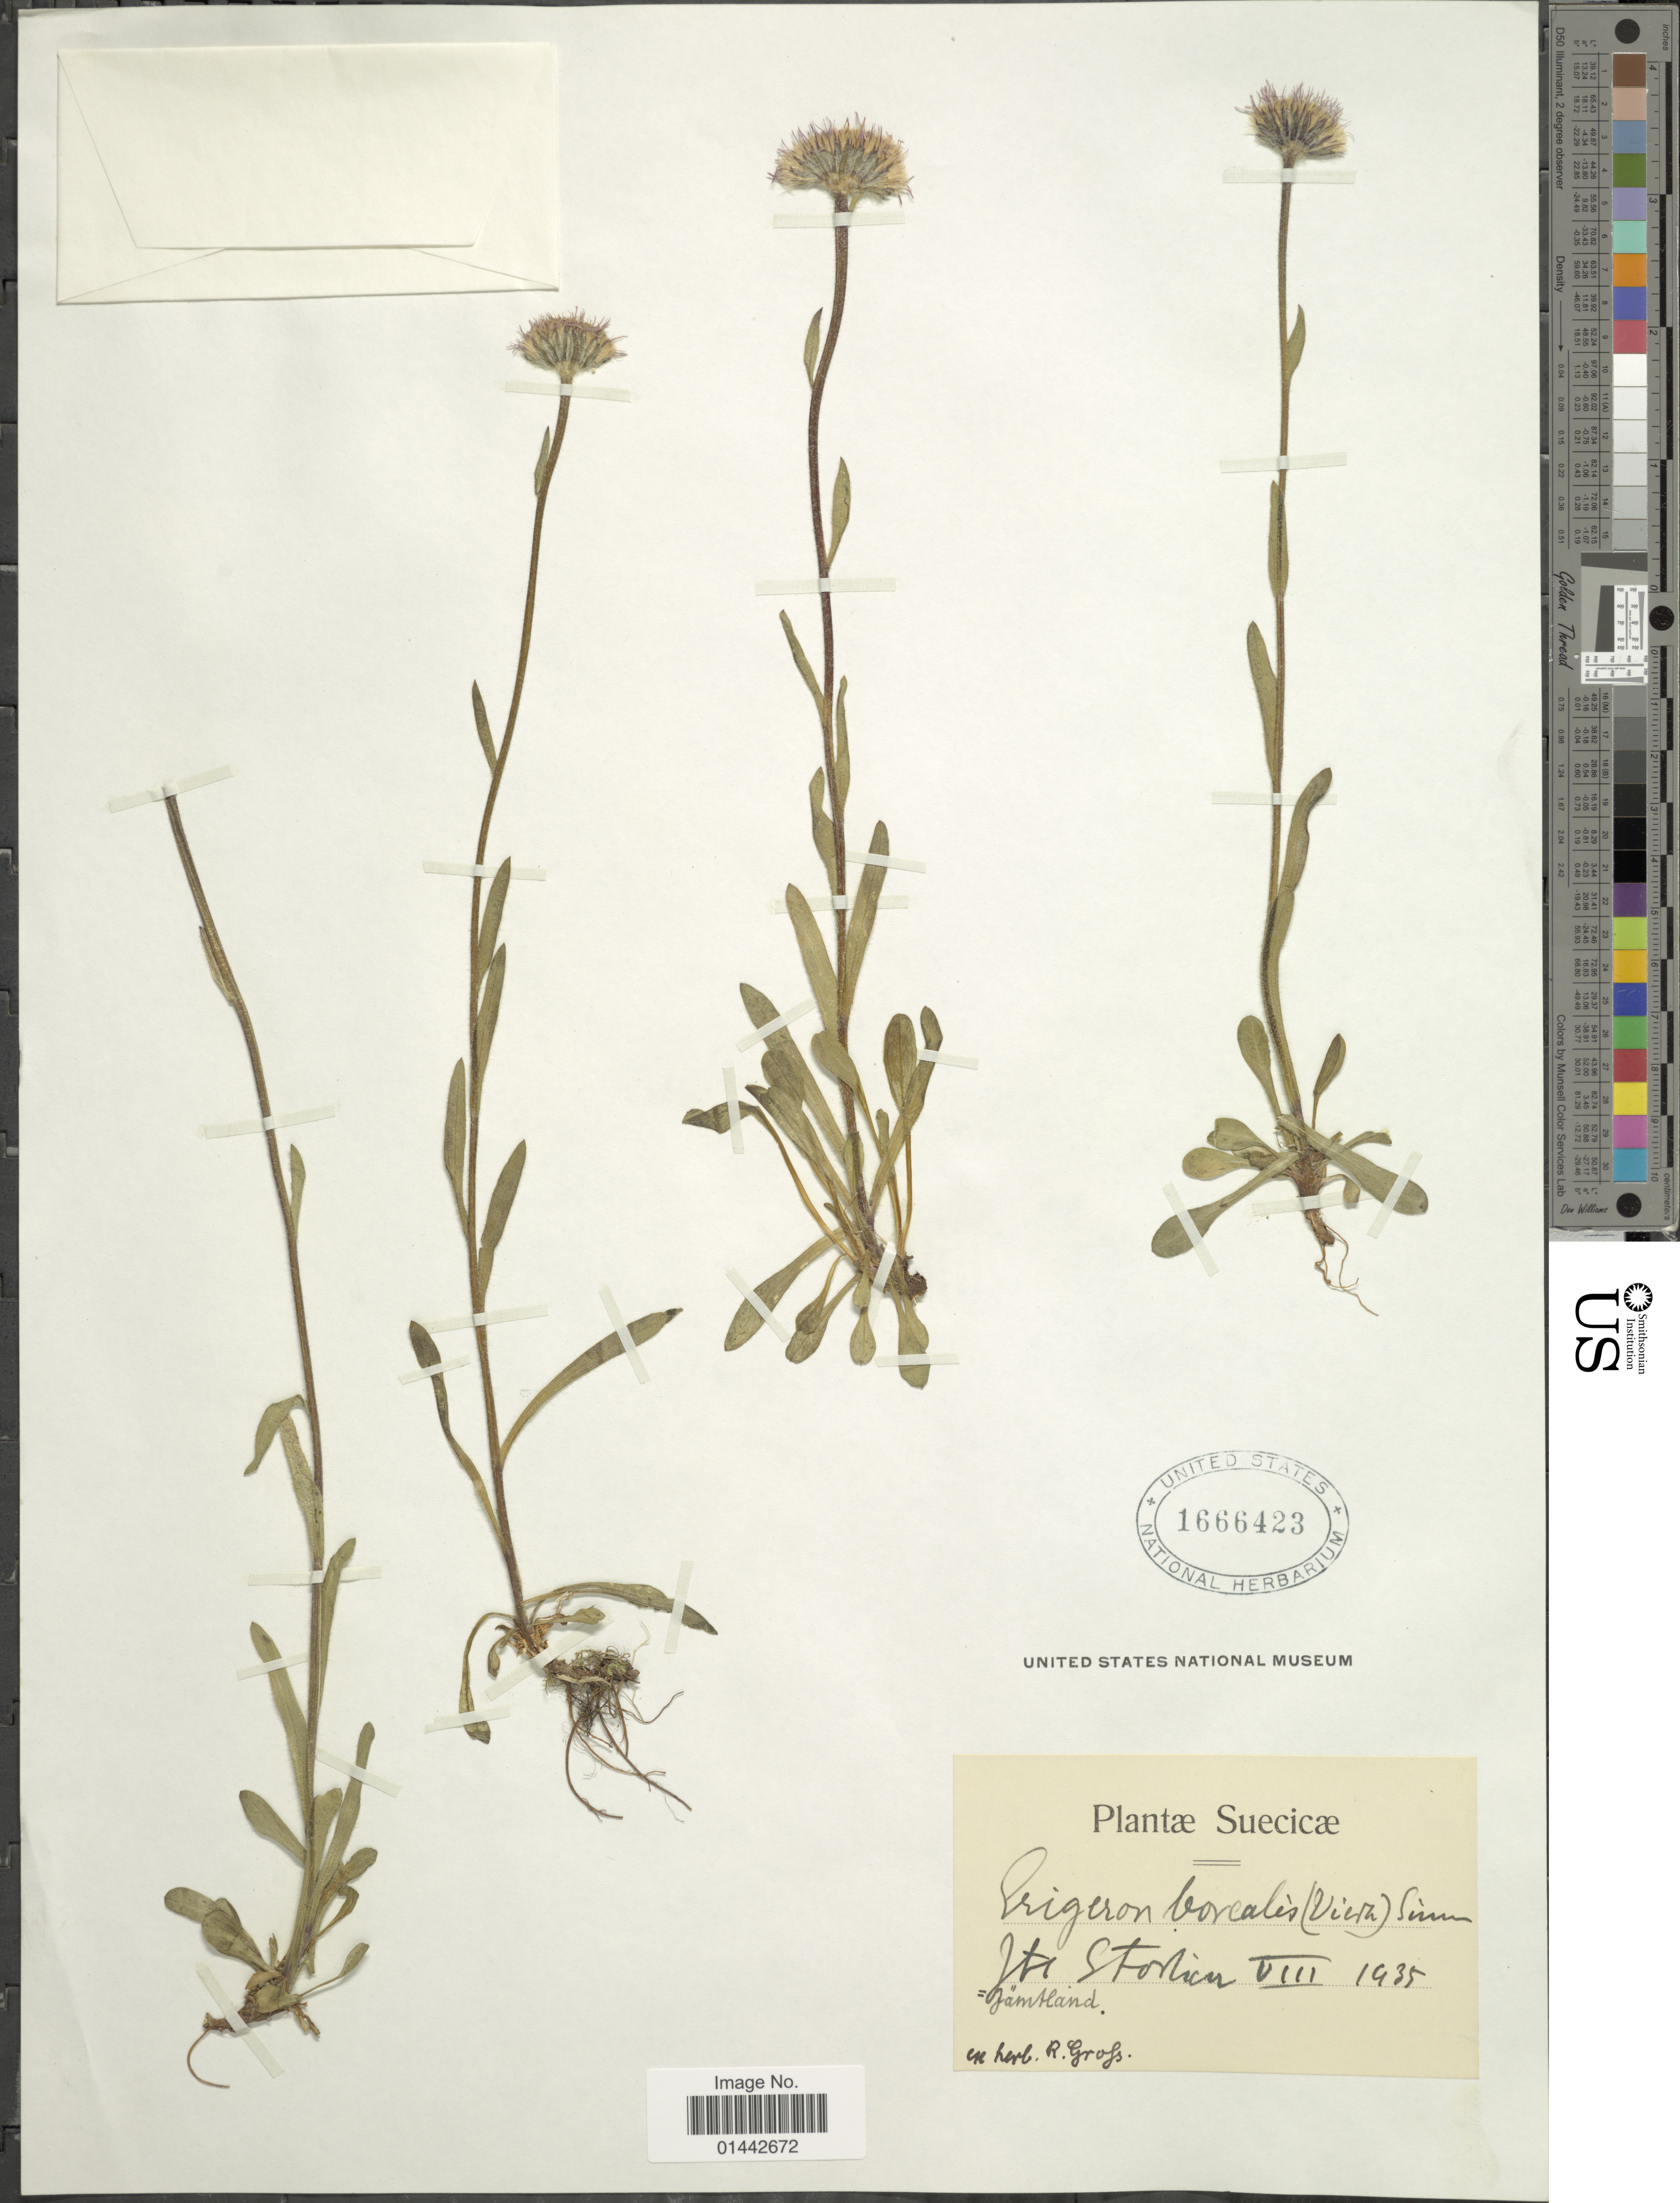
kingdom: Plantae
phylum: Tracheophyta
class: Magnoliopsida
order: Asterales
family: Asteraceae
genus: Erigeron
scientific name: Erigeron borealis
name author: (Vierh.) Simmons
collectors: ex herb. R. Gross.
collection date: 1935-08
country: Sweden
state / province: Jämtland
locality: Storlien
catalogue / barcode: US 1666423